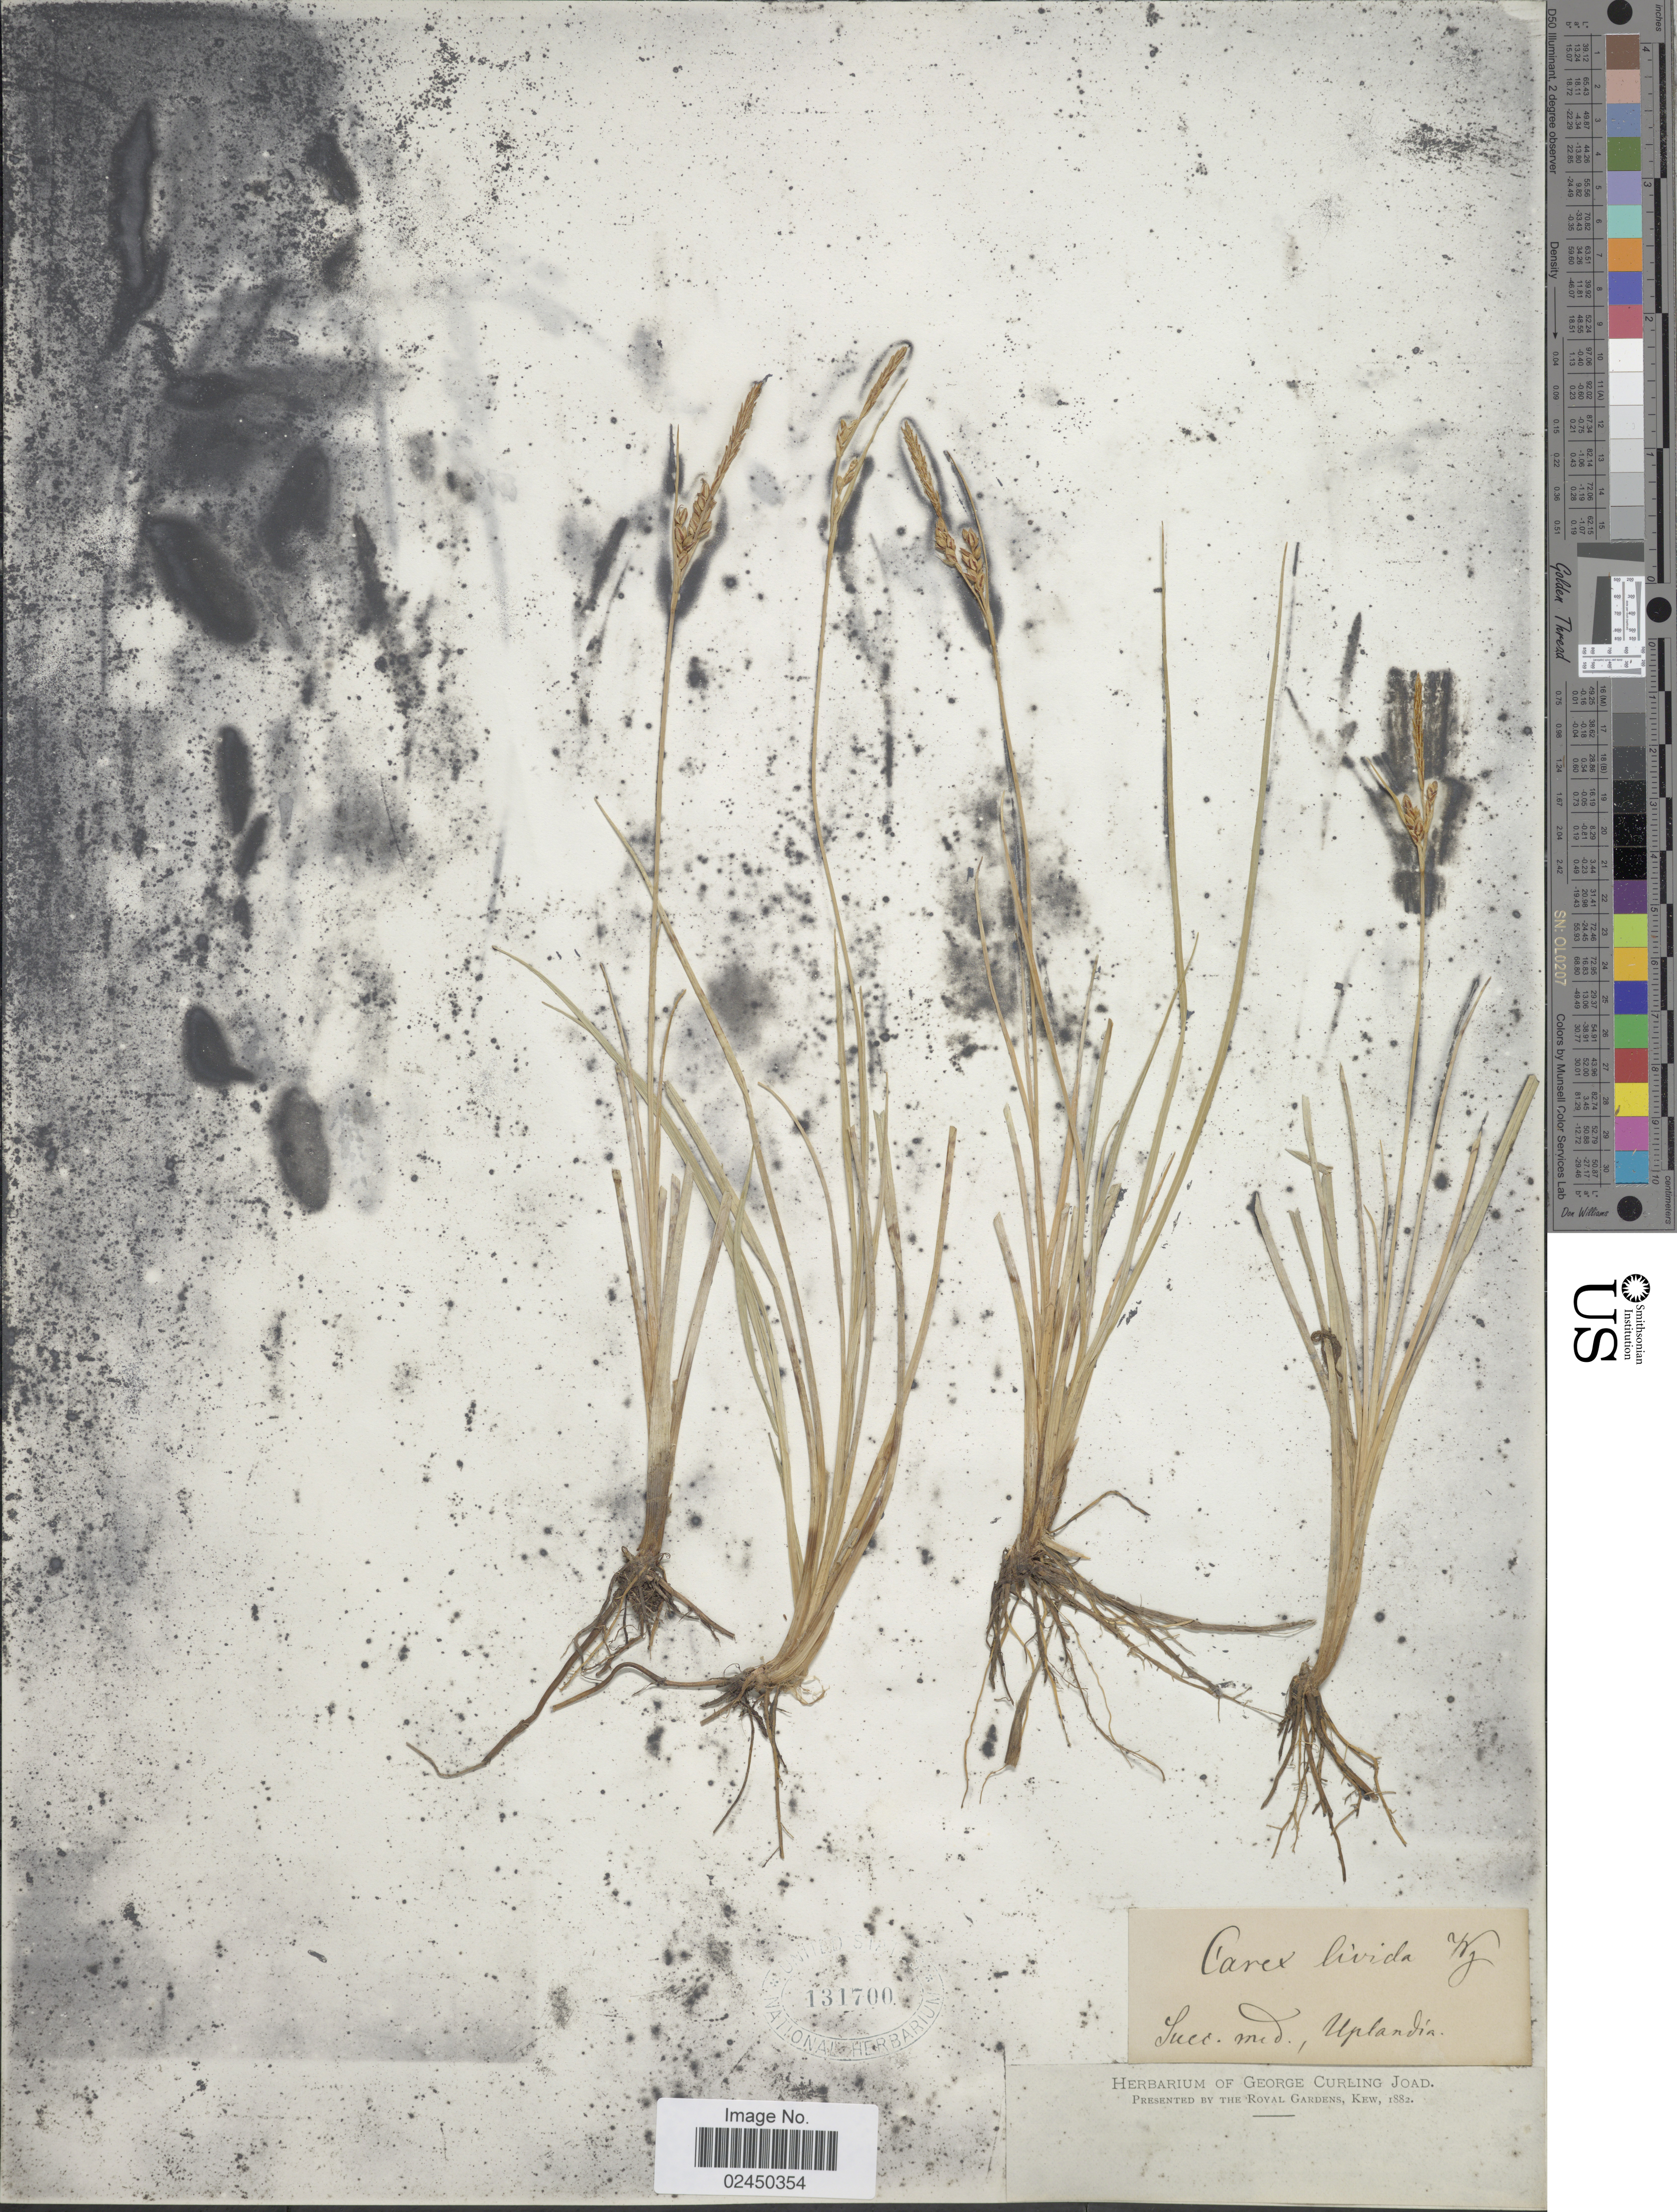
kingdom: Plantae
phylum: Tracheophyta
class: Liliopsida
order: Poales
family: Cyperaceae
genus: Carex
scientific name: Carex livida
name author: (Wahlenb.) Willd.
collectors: ex herb. George Curling Joad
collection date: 1882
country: Sweden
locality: Suec. med. Uplandia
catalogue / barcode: US 131700